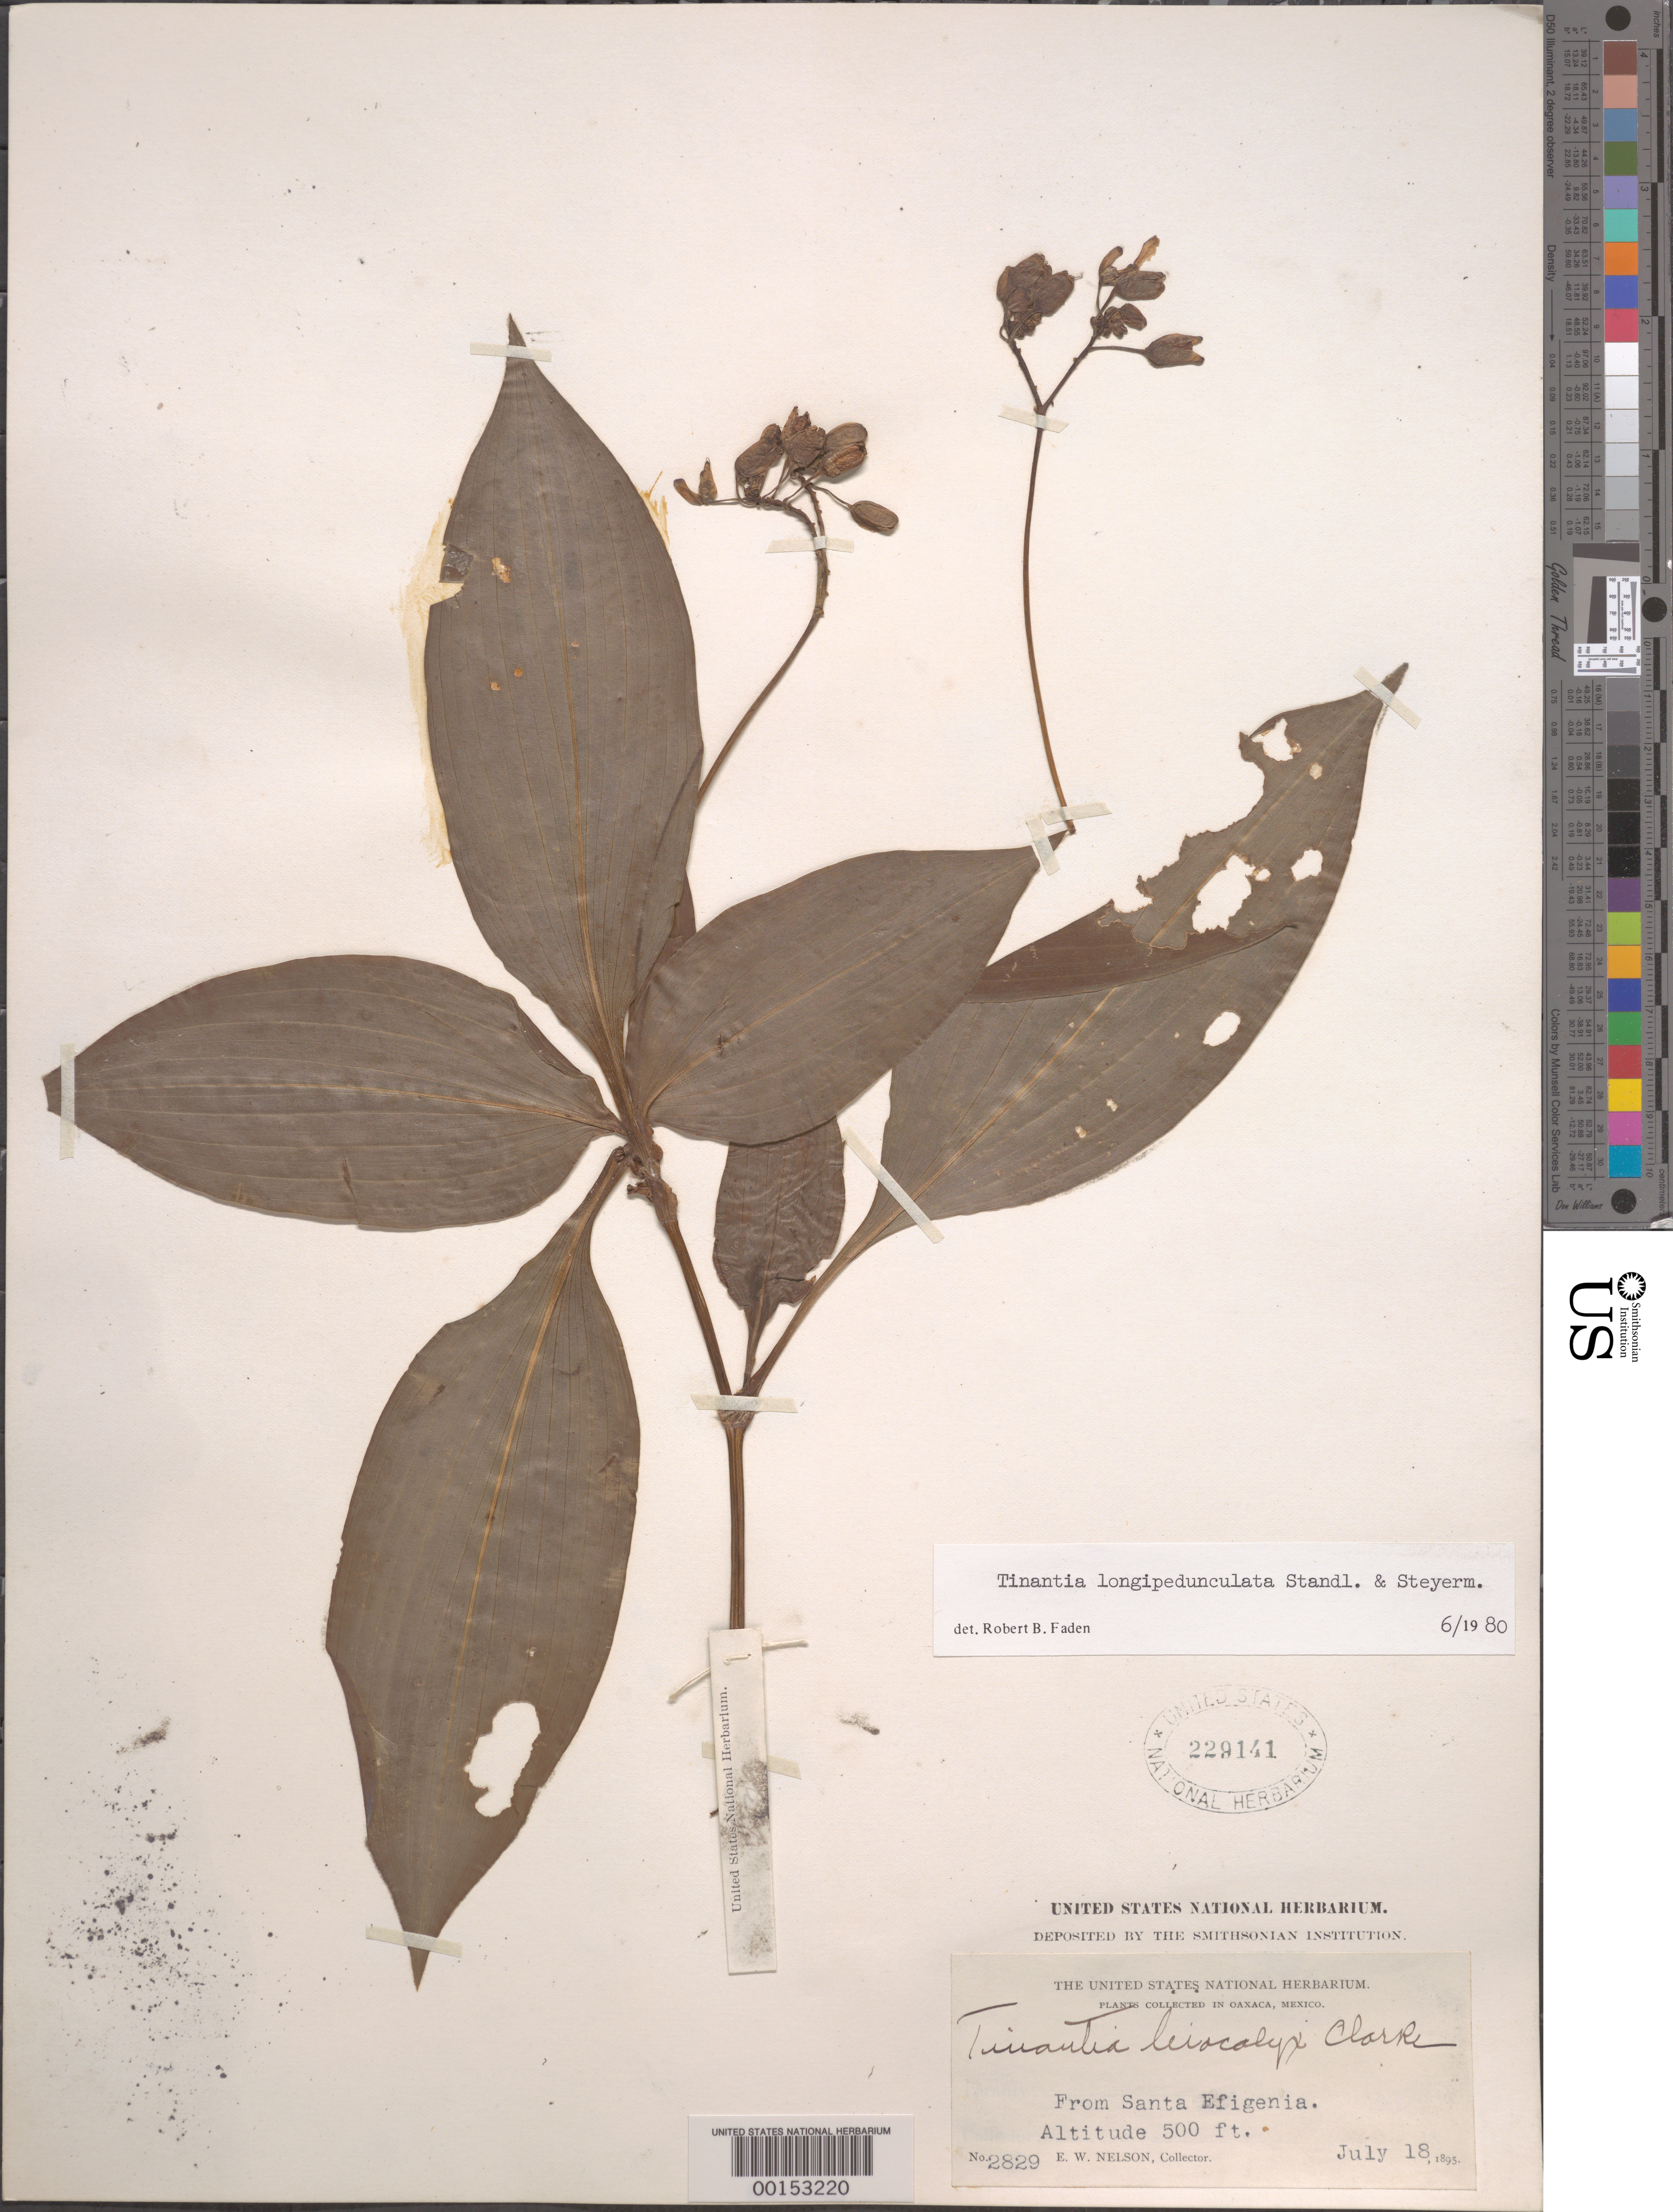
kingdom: Plantae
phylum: Tracheophyta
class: Liliopsida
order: Commelinales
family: Commelinaceae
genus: Tinantia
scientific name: Tinantia longipedunculata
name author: Standl. & Steyerm.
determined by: Faden, Robert B., (US), Smithsonian Institution - National Museum of Natural History (UNITED STATES)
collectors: E. W. Nelson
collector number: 2829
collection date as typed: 18 Jul 1895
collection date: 1895-07-18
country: Mexico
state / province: Oaxaca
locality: Santa efigenia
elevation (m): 153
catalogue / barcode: US 229141